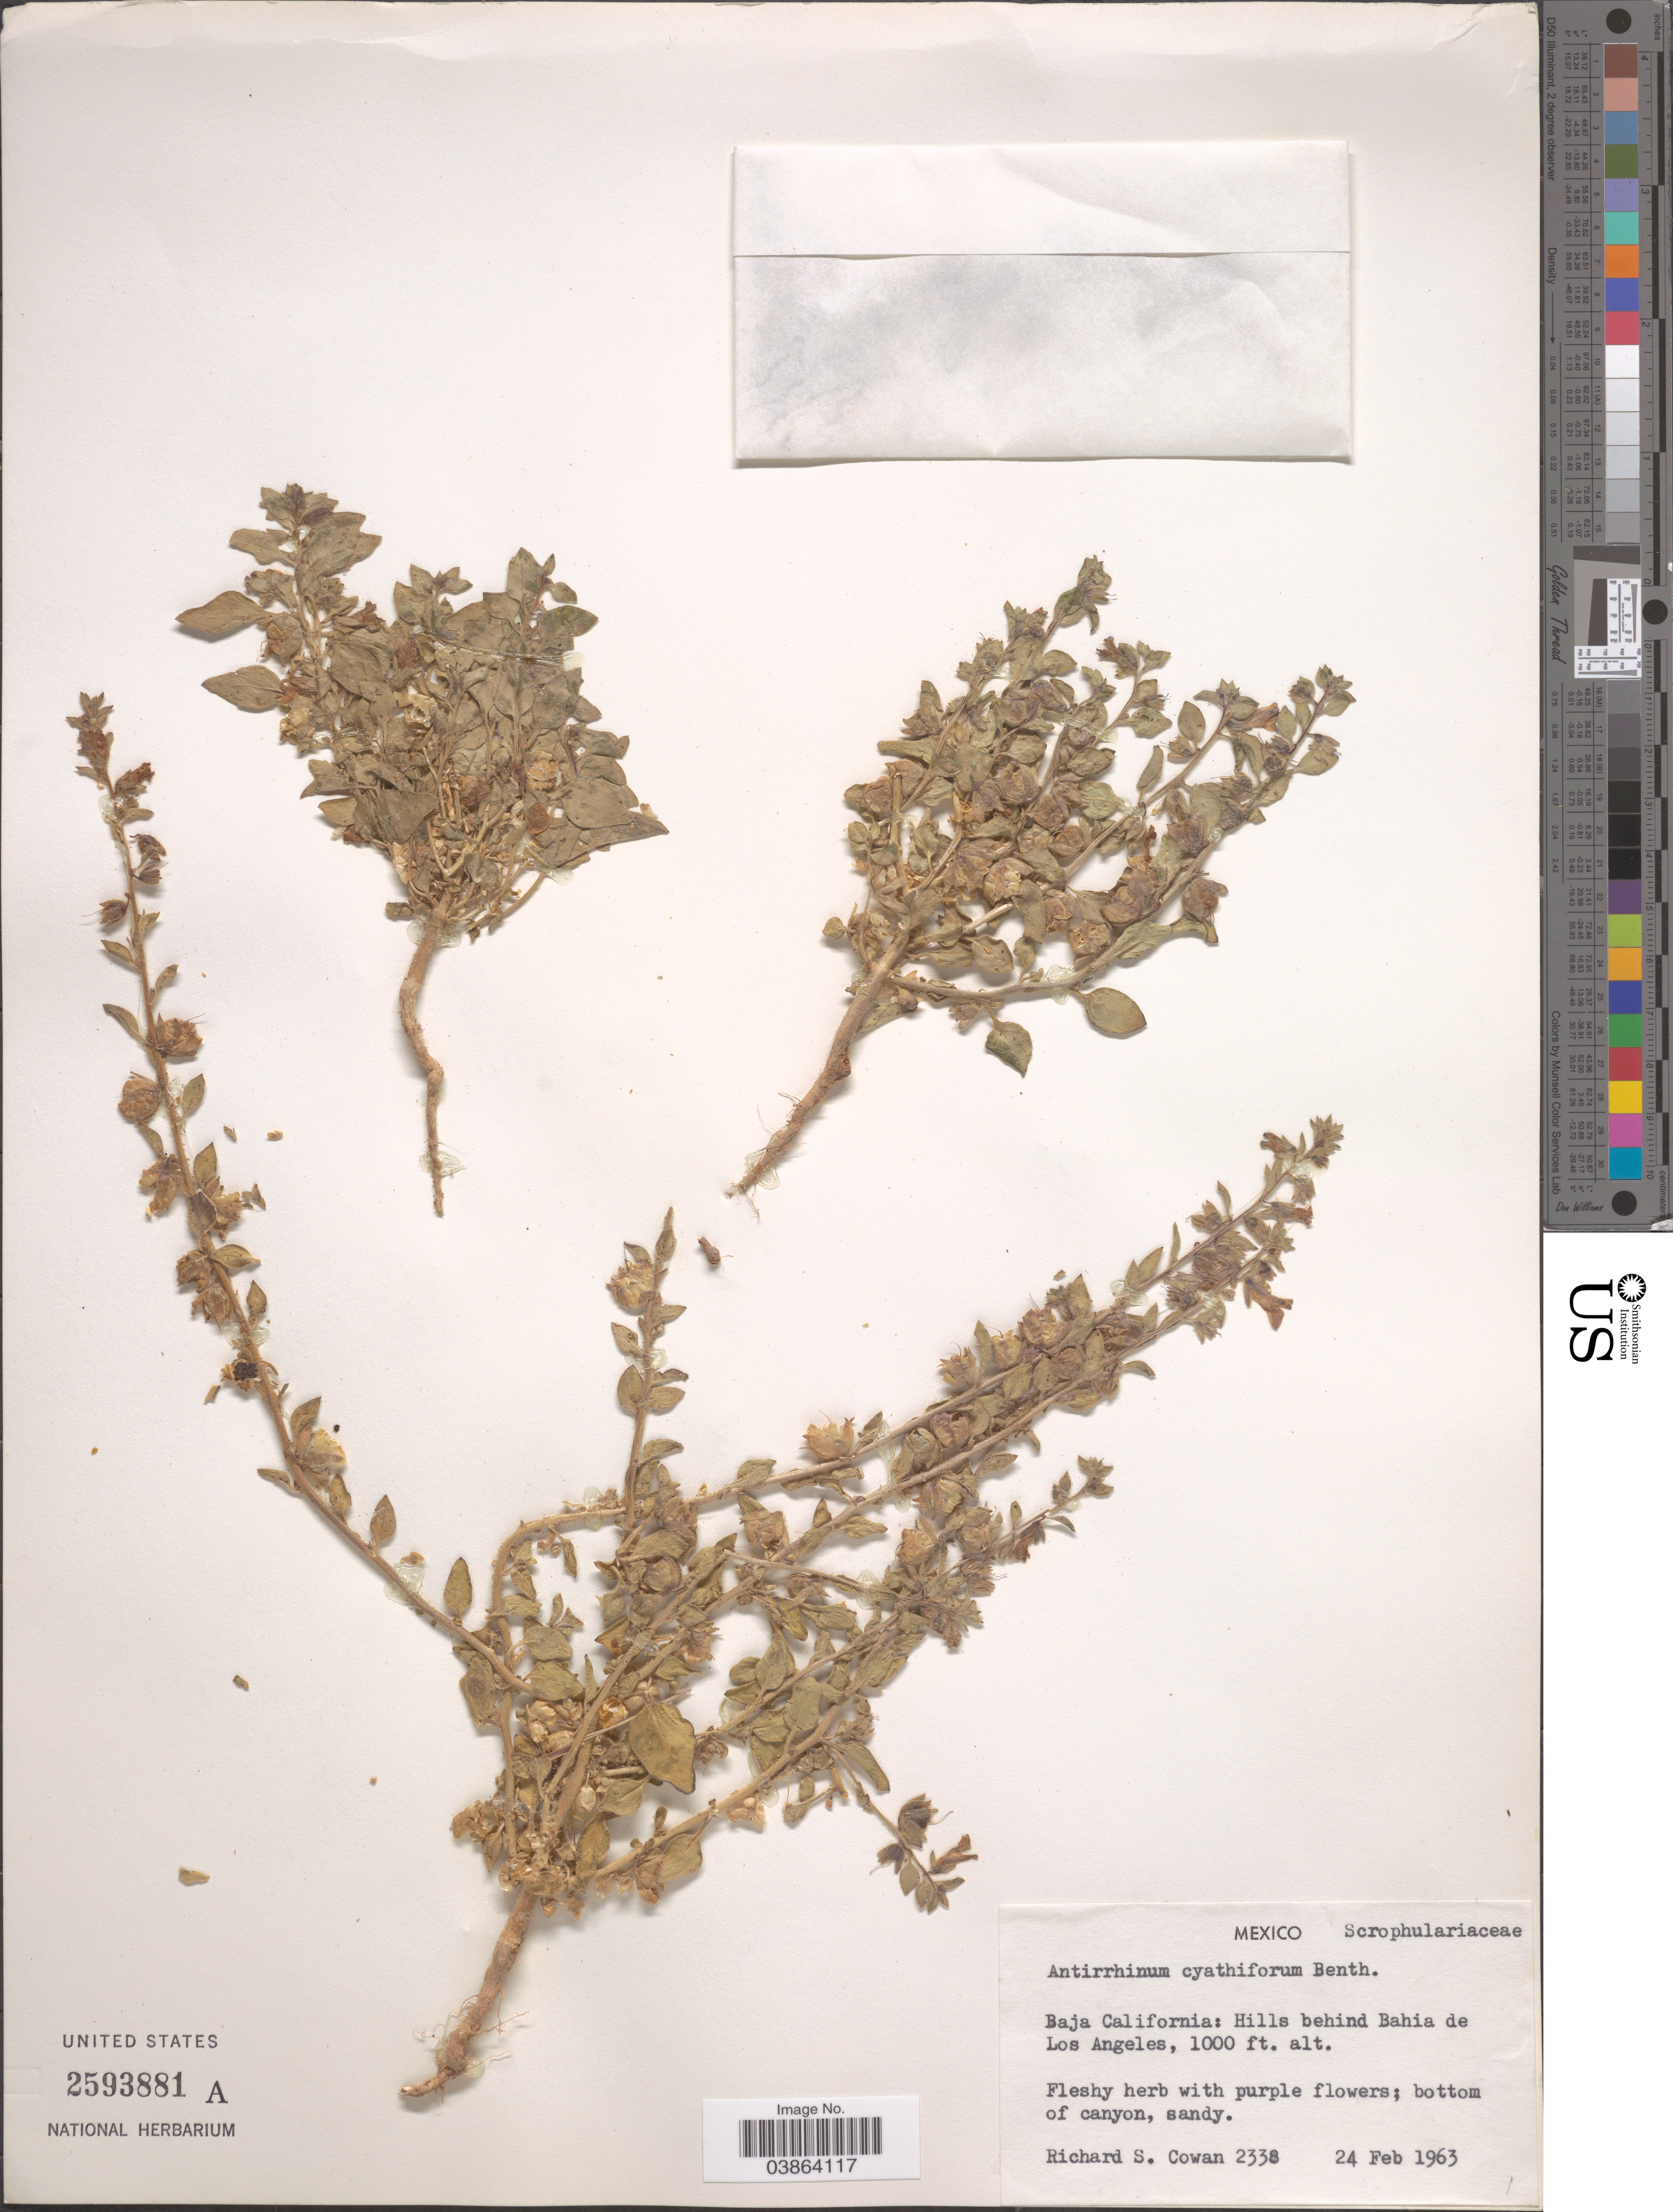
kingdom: Plantae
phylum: Tracheophyta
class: Magnoliopsida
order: Lamiales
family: Plantaginaceae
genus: Pseudorontium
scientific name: Pseudorontium cyathiferum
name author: (Benth.) Rothm.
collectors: R. S. Cowan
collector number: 2338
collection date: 1963-02-24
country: Mexico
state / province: Baja California Norte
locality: Hills behind Bahia de Los Angeles.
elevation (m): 305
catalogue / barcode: US 2593881A